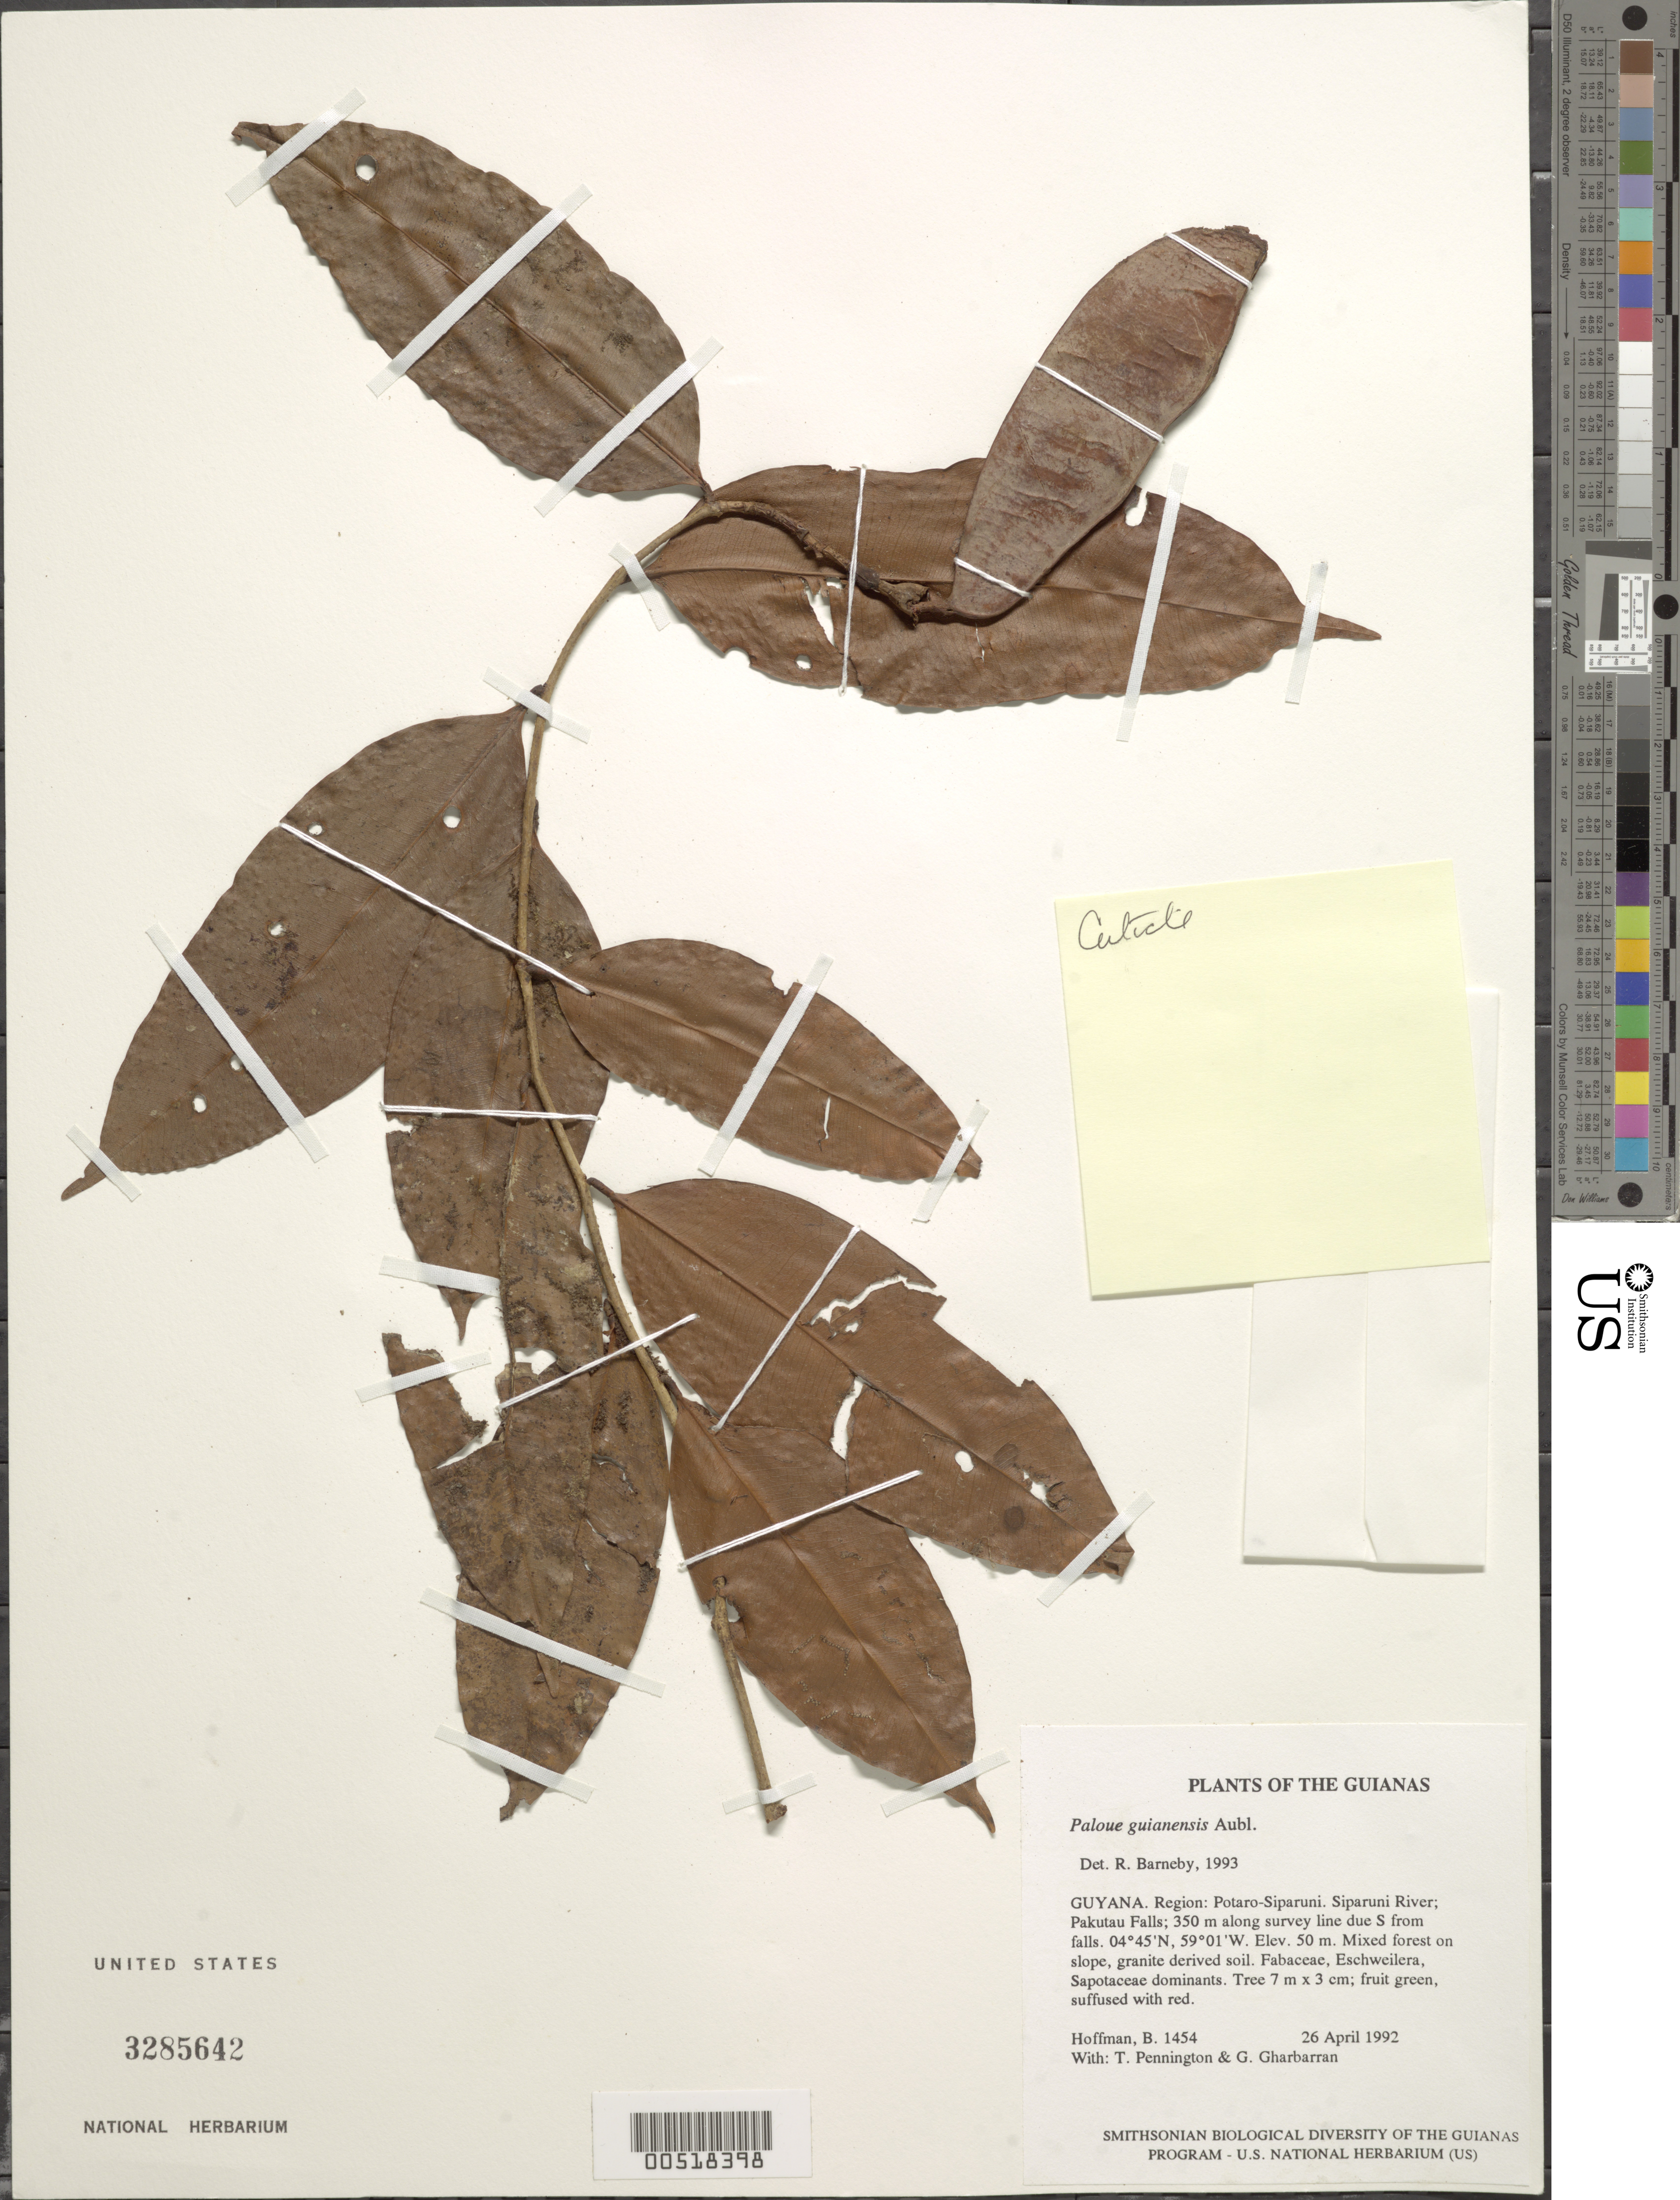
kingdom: Plantae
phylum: Tracheophyta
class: Magnoliopsida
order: Fabales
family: Fabaceae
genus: Paloue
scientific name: Paloue guianensis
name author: Aubl.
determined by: Barneby, Rupert C., (NY)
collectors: B. Hoffman, R. T. Pennington & G. Gharbarran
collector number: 1454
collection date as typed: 26 April 1992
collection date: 1992-04-26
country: Guyana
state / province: Potaro-Siparuni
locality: Siparuni River; Pakutau Falls; 350 m along survey line due S from falls. Iwokrama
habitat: Mixed forest on slope, granite derived soil. Fabaceae, Eschweilera, Sapotaceae dominants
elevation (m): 50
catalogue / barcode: US 3285642